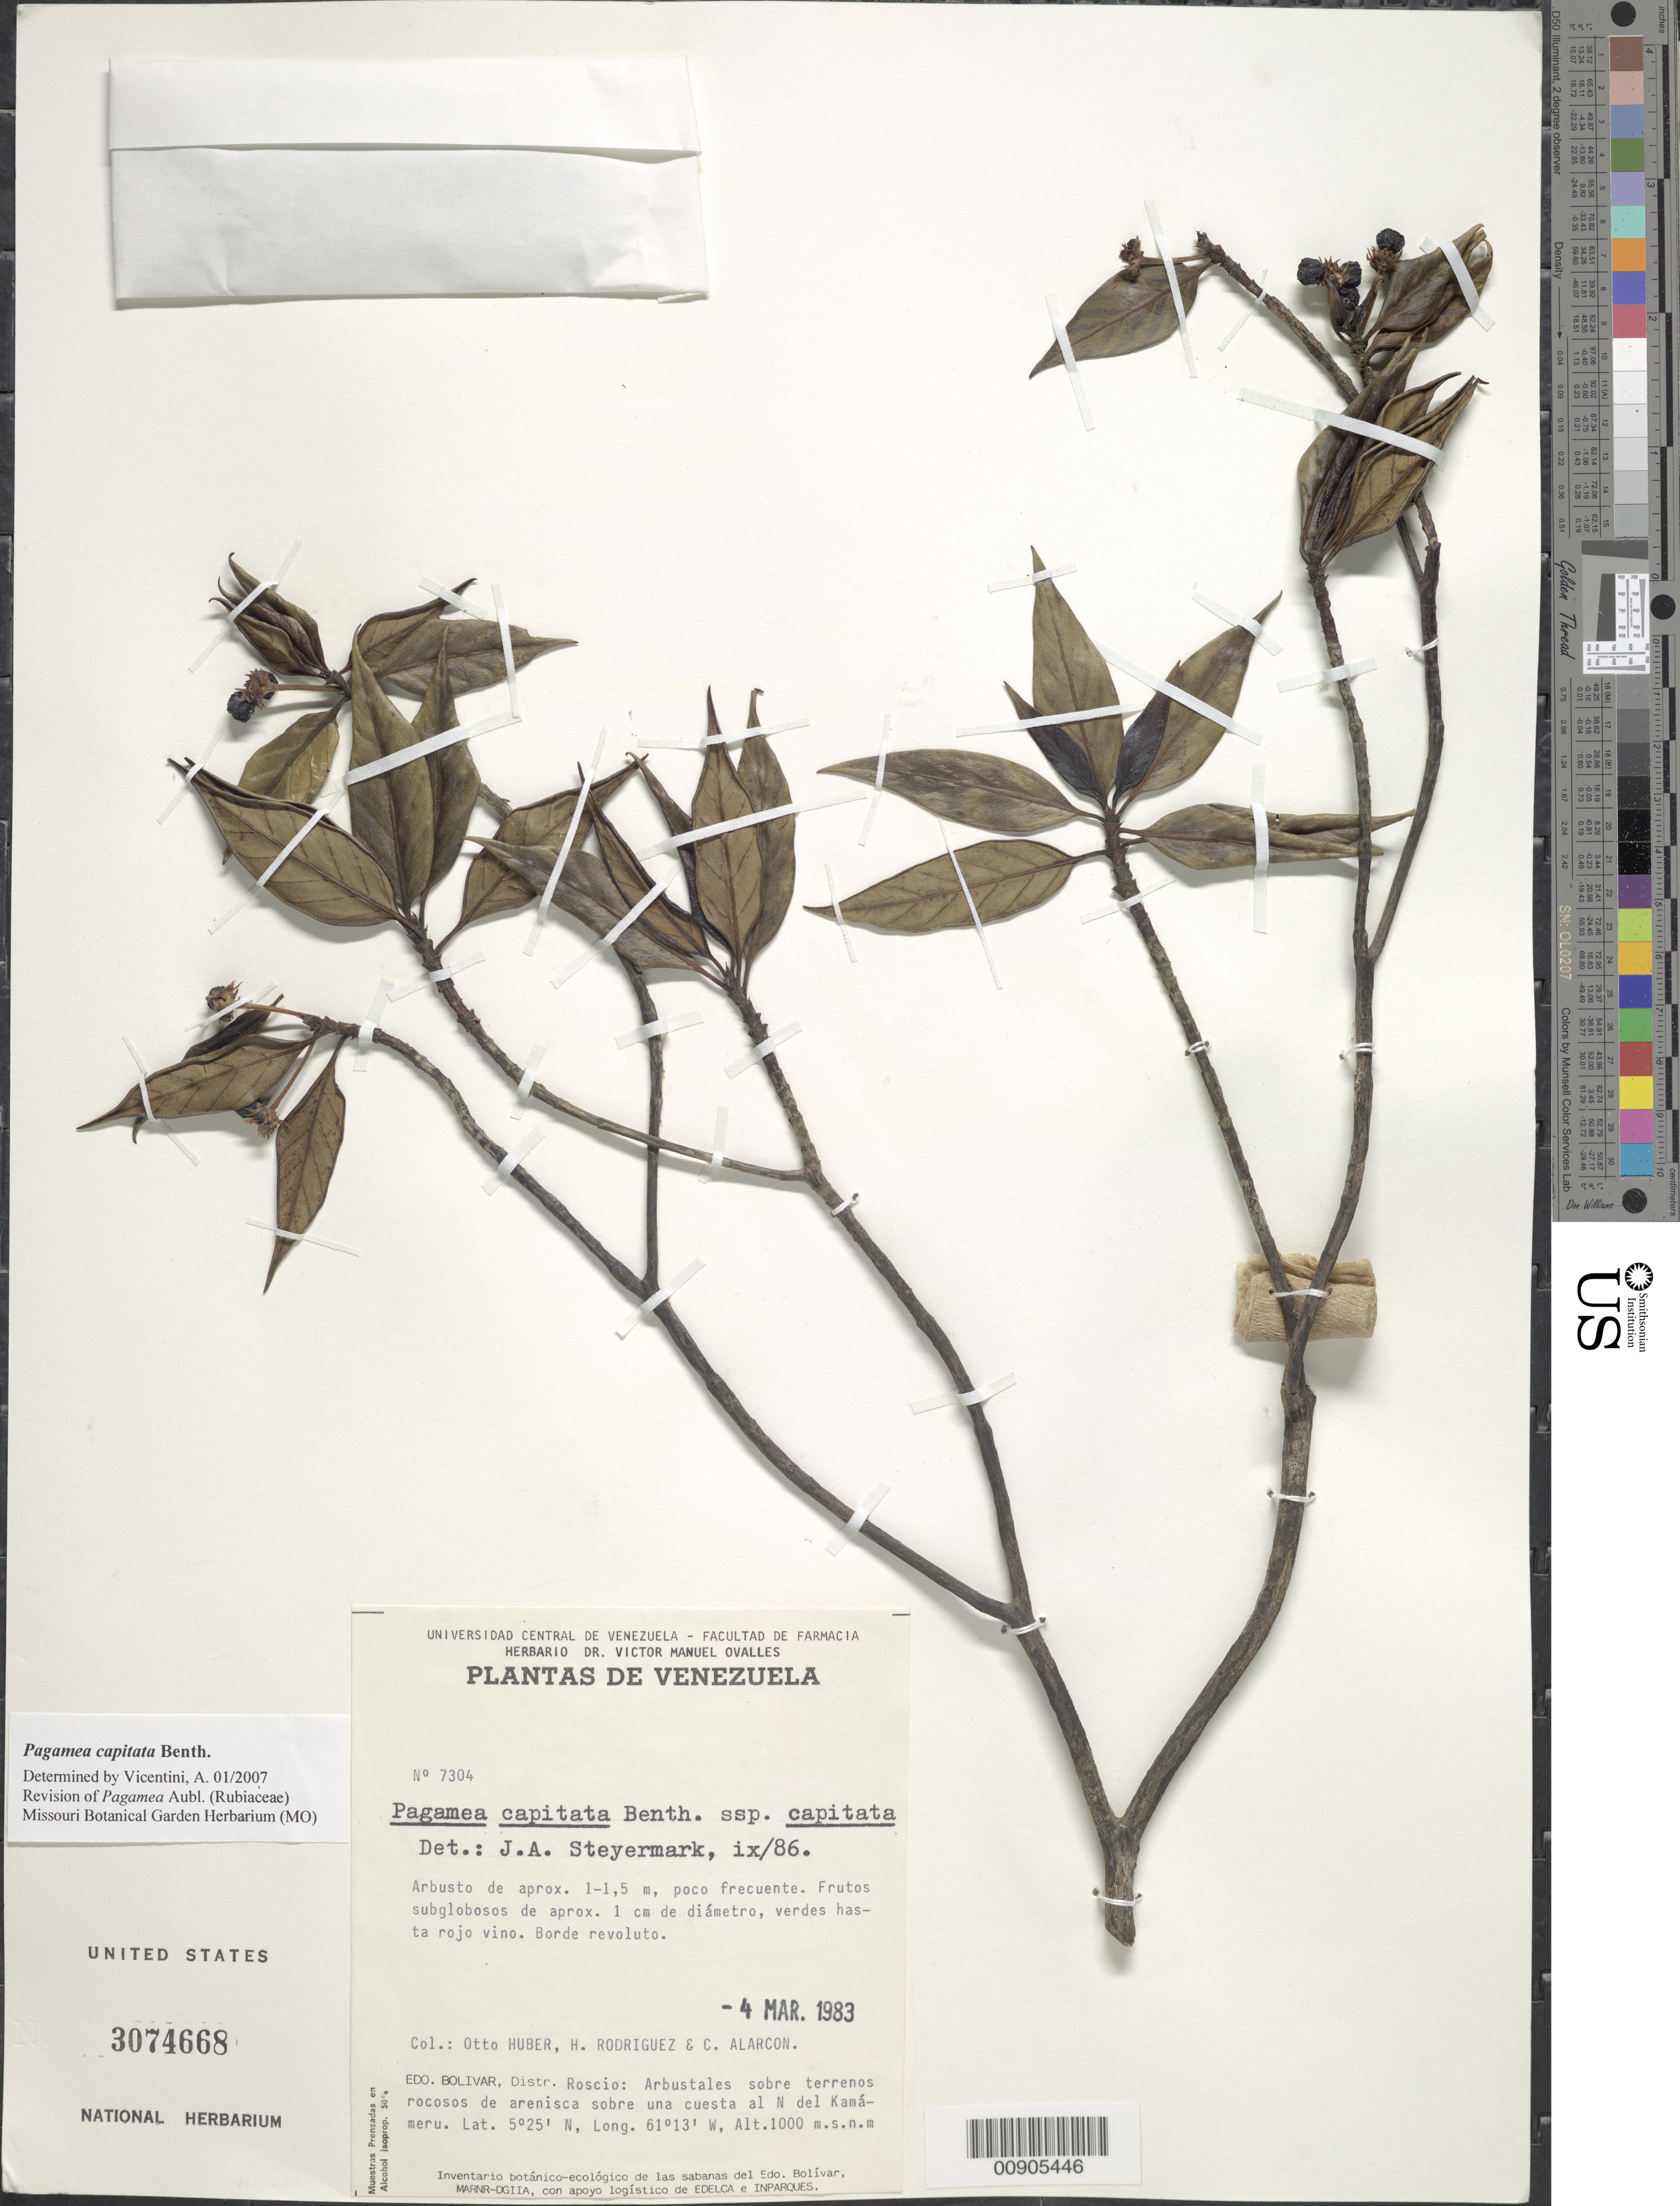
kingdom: Plantae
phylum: Tracheophyta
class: Magnoliopsida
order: Gentianales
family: Rubiaceae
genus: Pagamea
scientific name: Pagamea capitata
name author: Benth.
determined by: Vicentini, A.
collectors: O. Huber, H. Rodriguez & C. Alarcon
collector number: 7304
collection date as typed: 4-Mar-83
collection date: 1983-03-04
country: Venezuela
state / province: Bolívar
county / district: Roscio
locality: Kamá-meru, N of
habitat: Arbustales sobre terrenos rocosos de arenisca sobre una cuesta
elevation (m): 1000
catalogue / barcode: US 3074668